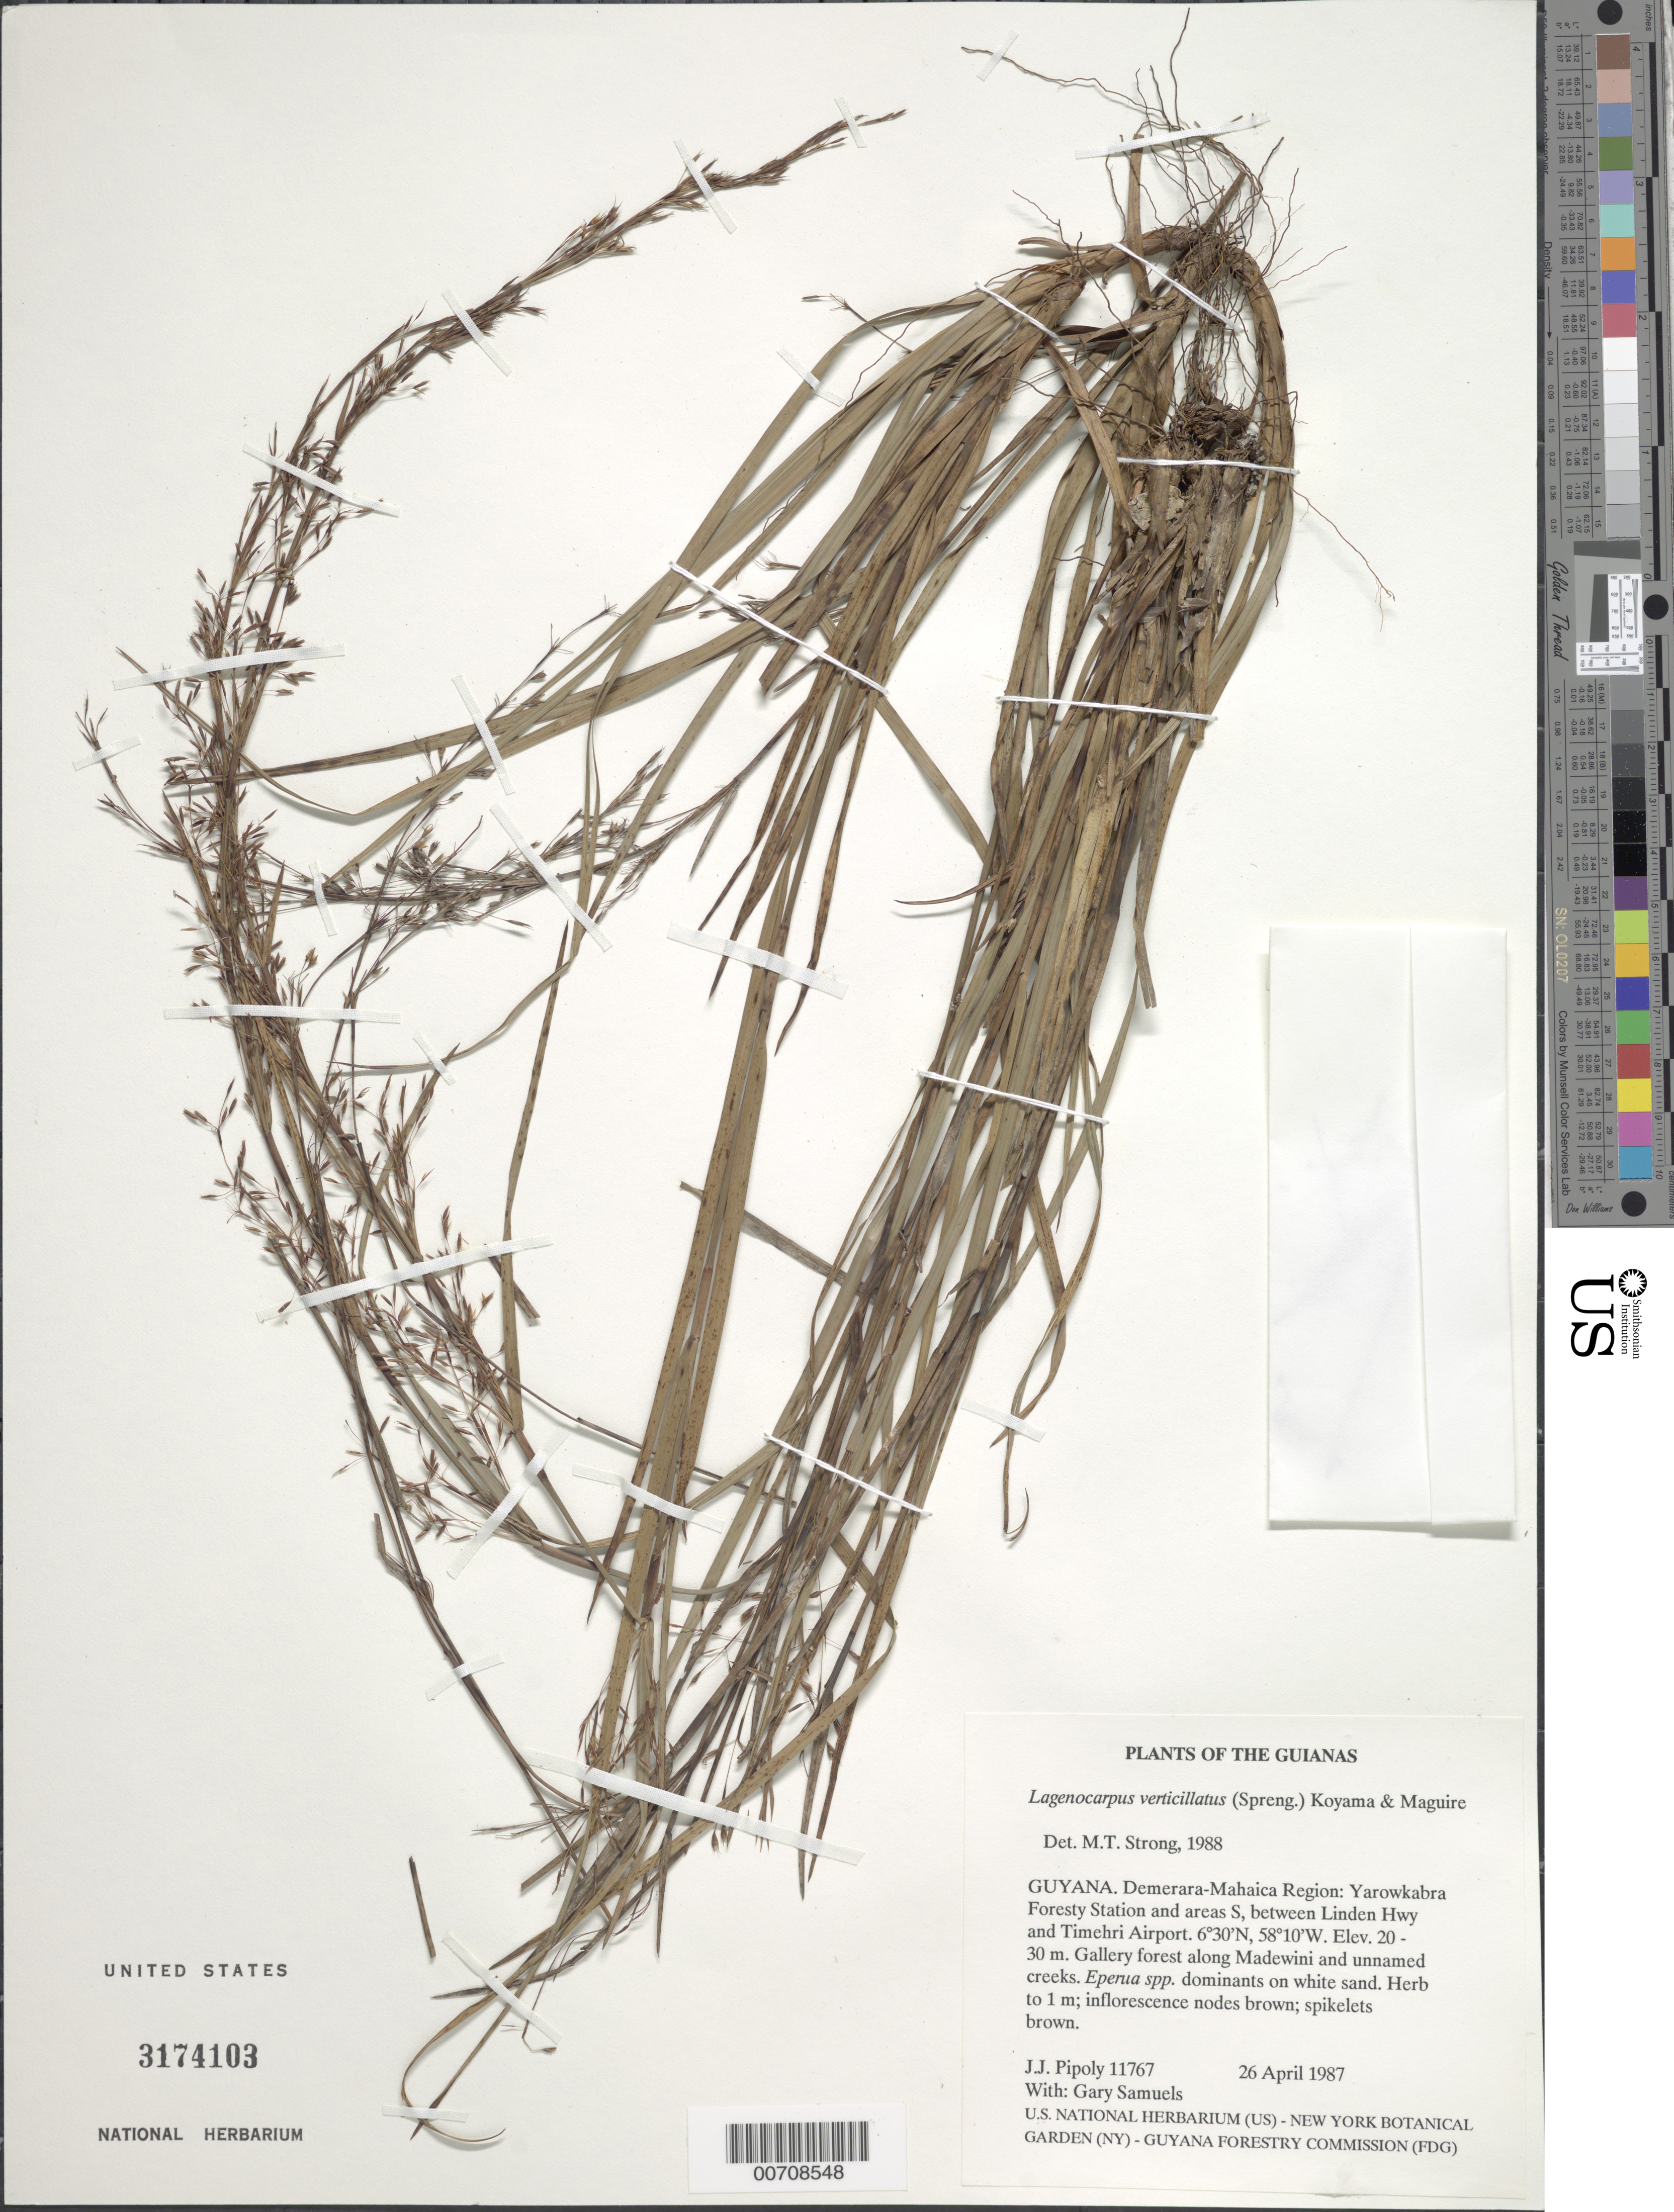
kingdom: Plantae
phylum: Tracheophyta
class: Liliopsida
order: Poales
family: Cyperaceae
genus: Cryptangium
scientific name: Cryptangium verticillatum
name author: (Spreng.) Vitta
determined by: Strong, Mark T., (BOT), Smithsonian Institution - National Museum of Natural History (UNITED STATES)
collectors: J. J. Pipoly & G. Bacchus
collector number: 11767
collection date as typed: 26 April 1987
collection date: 1987-04-26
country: Guyana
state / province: Demerara-Mahaica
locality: Yarowkabra Forestry Station and areas S, between Linden Hwy and Timehri Airport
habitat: Gallery forest along Madewini and unnamed creeks. Eperua spp. dominants on white sand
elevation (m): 20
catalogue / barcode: US 3174103